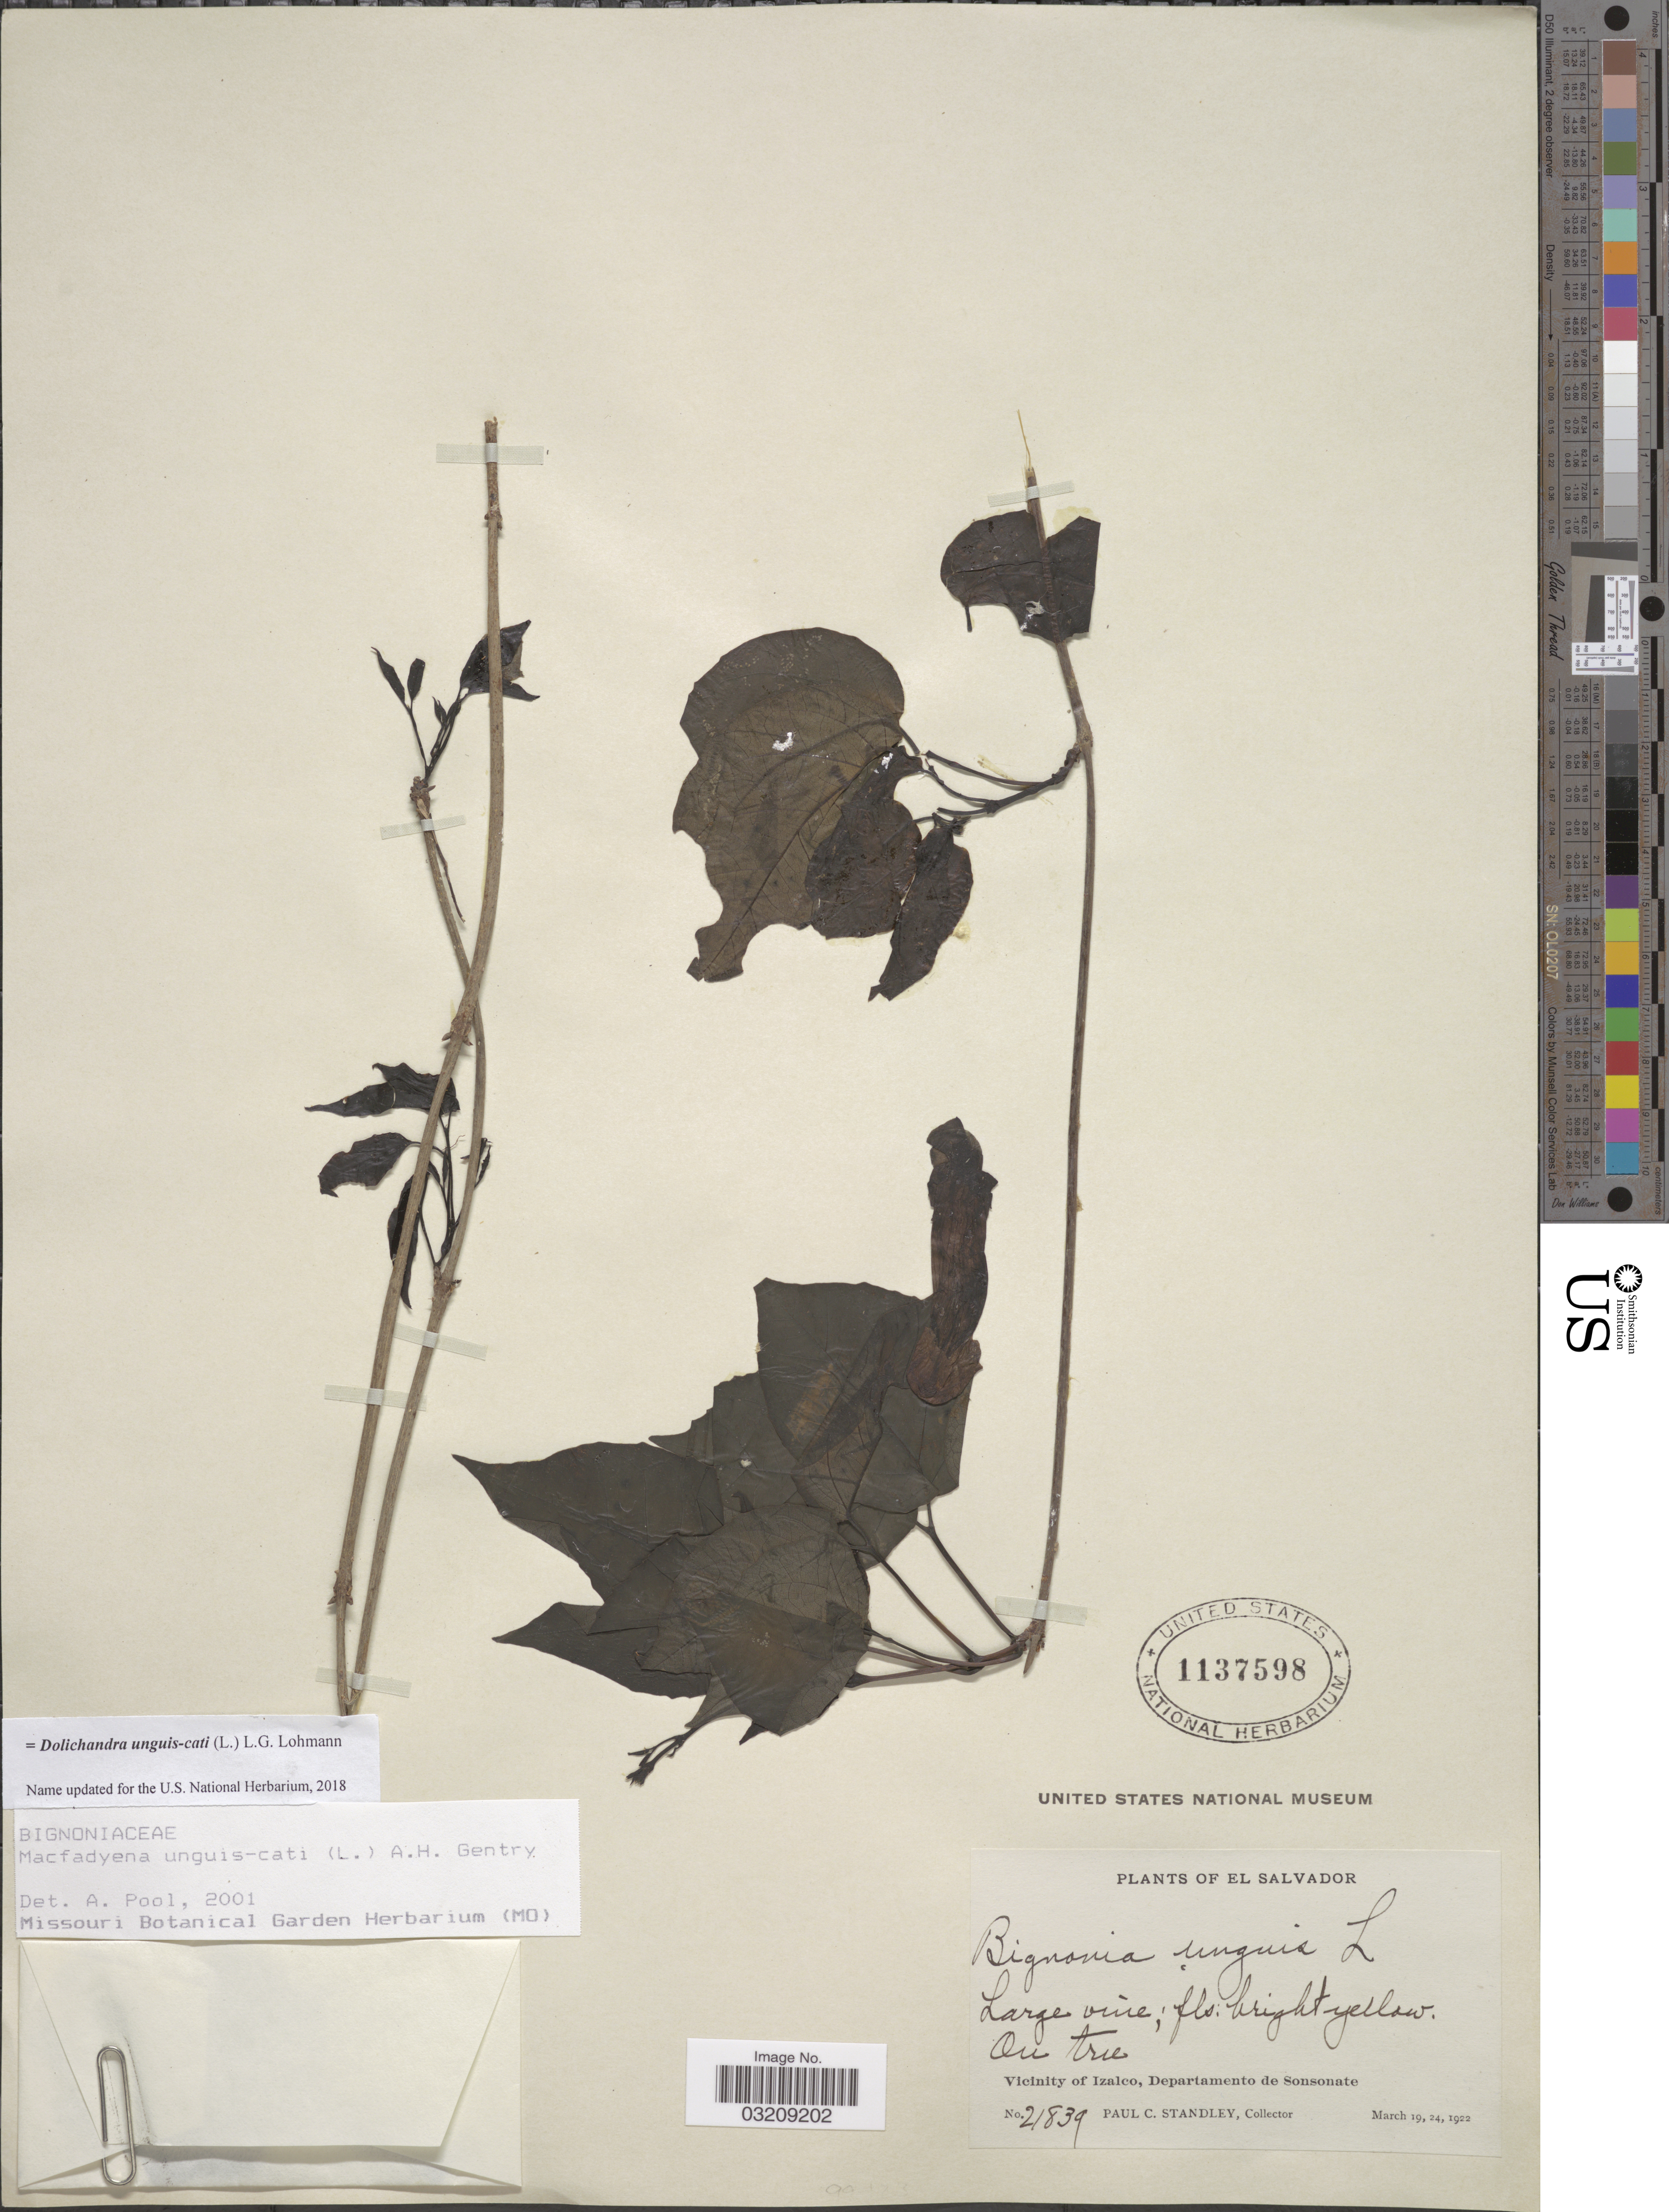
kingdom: Plantae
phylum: Tracheophyta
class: Magnoliopsida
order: Lamiales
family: Bignoniaceae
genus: Dolichandra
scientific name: Dolichandra unguis-cati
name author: (L.) L.G. Lohmann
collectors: P. C. Standley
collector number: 21839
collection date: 1922-03-19/1922-03-24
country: El Salvador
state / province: Sonsonate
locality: Vicinity of Izalco, Departamento de Sonsonate.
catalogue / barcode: US 1137598